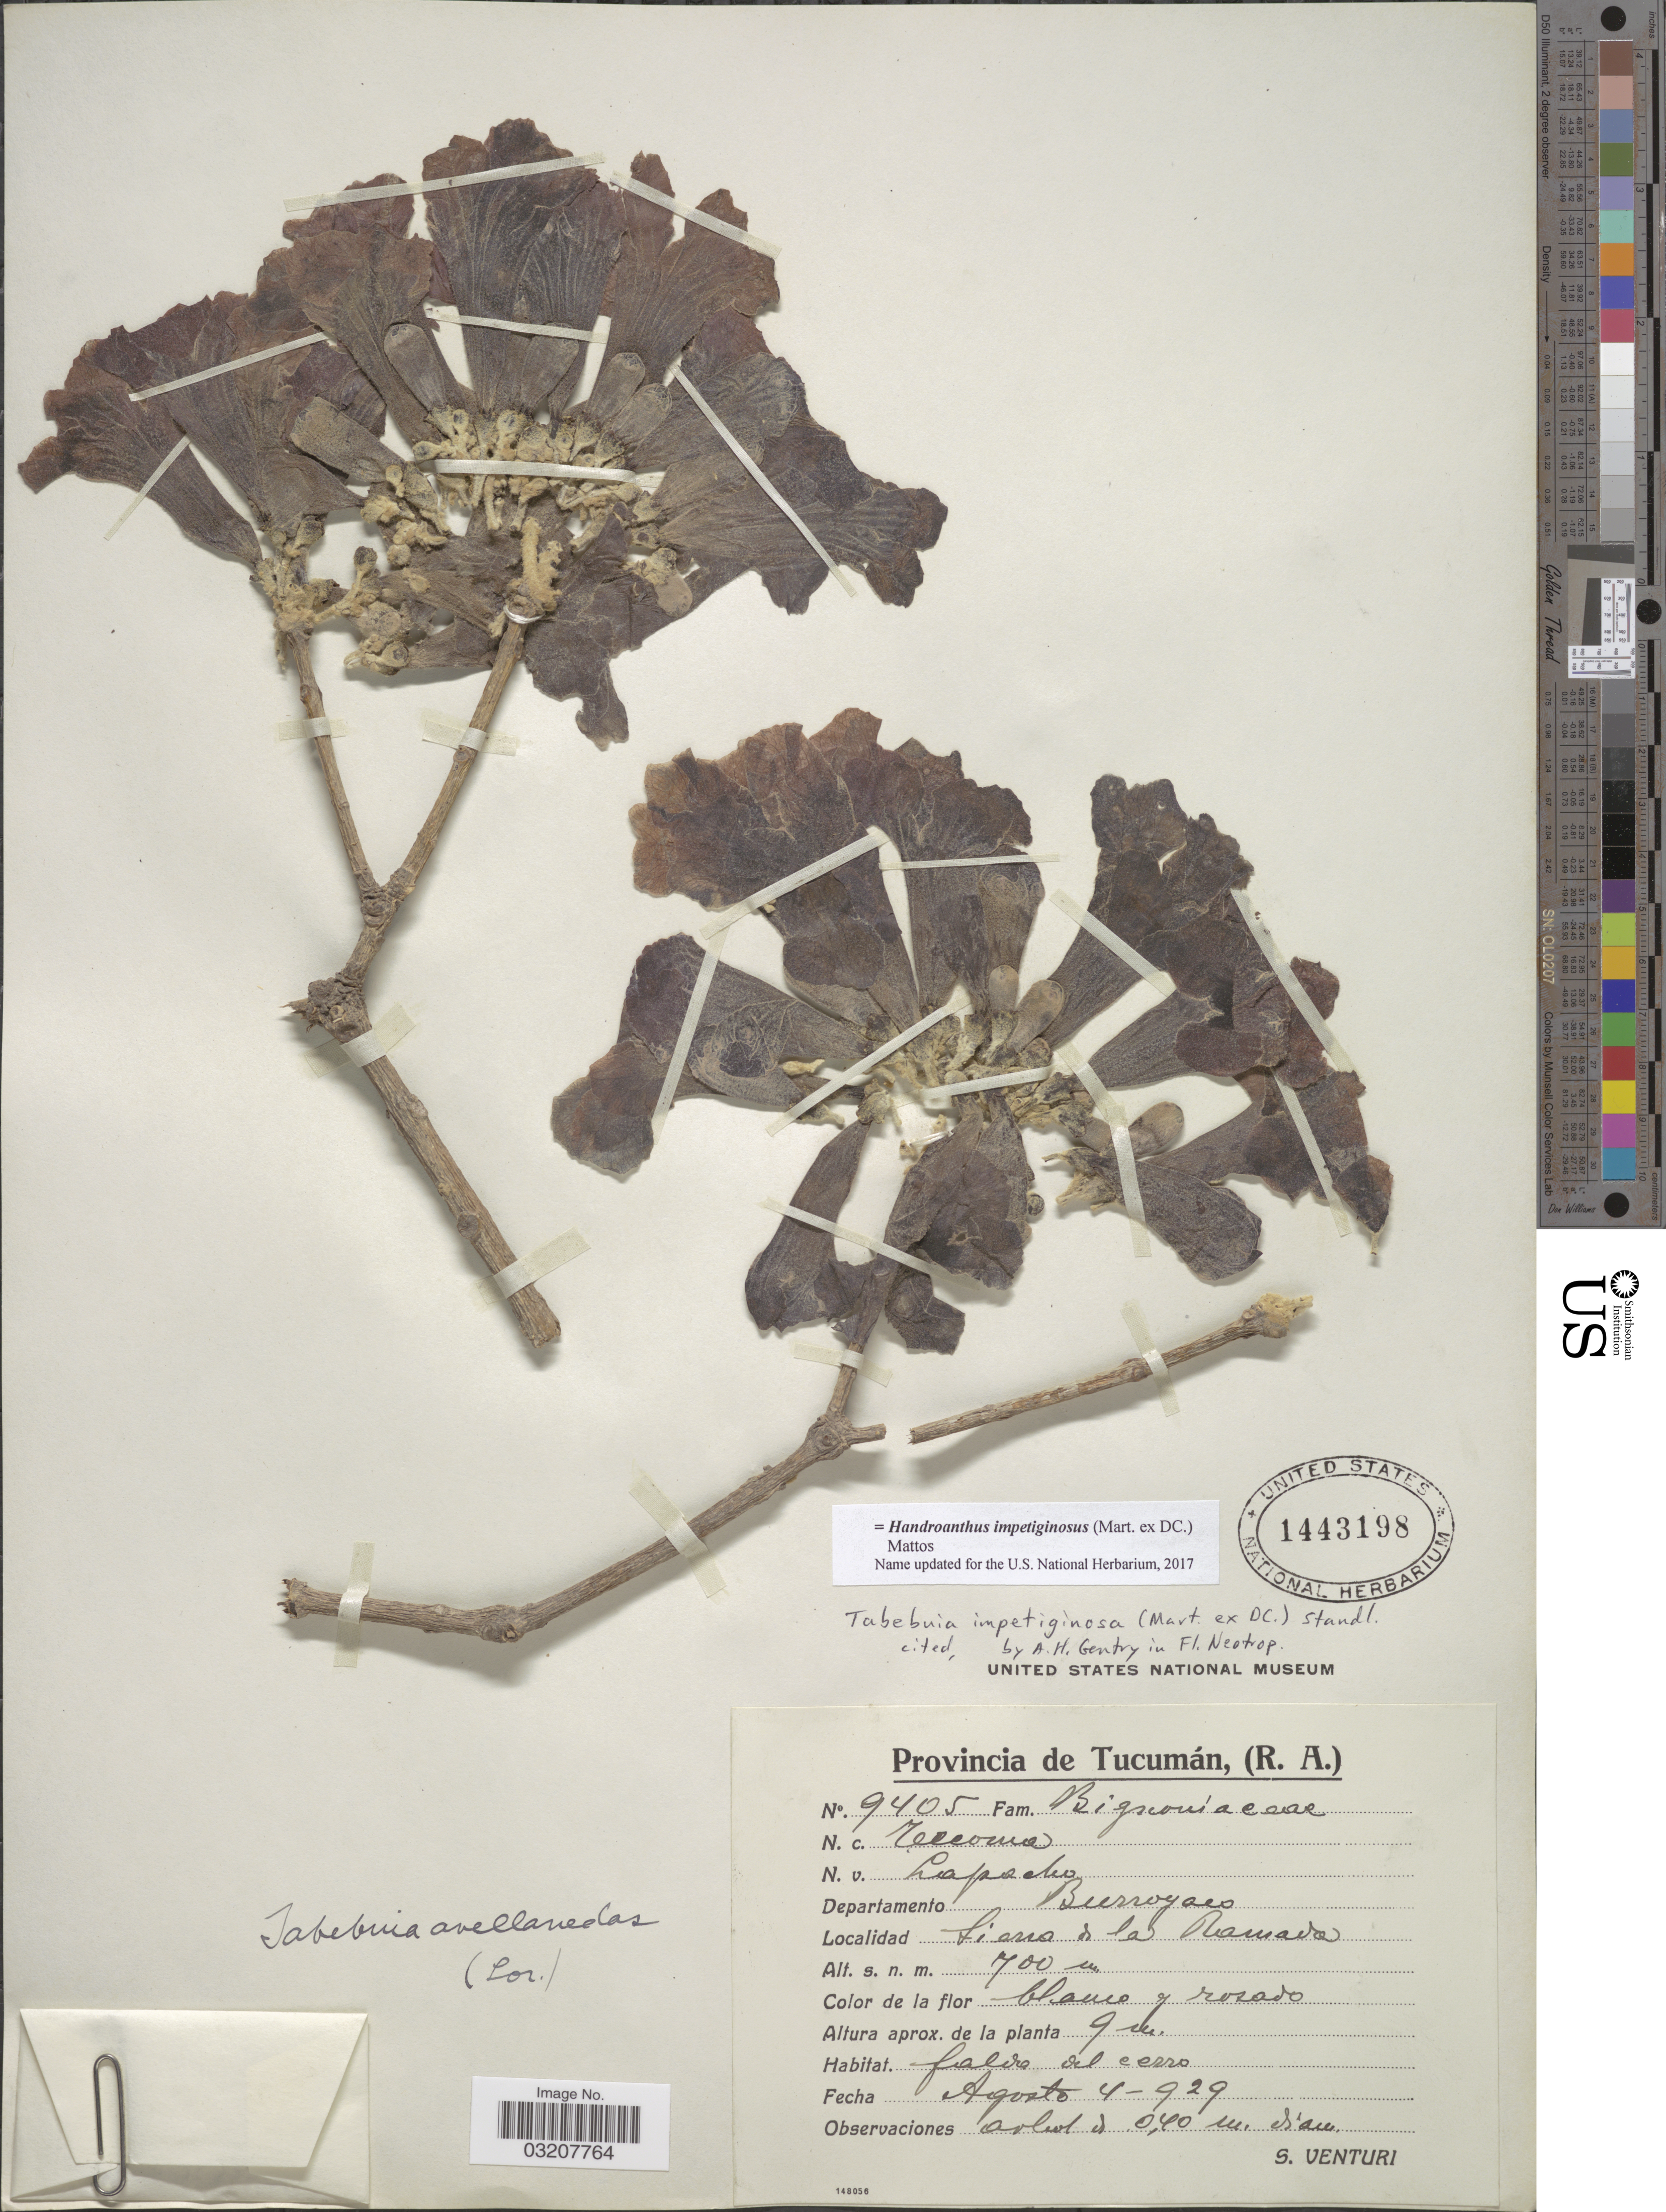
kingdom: Plantae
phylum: Tracheophyta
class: Magnoliopsida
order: Lamiales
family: Bignoniaceae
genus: Handroanthus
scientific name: Handroanthus impetiginosus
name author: (Mart. ex DC.) Mattos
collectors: S. Venturi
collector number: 9405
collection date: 1929-08-04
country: Argentina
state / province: Tucuman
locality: Departamento Burroyaco, Sierra de la Ramada.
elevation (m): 700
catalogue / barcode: US 1443198